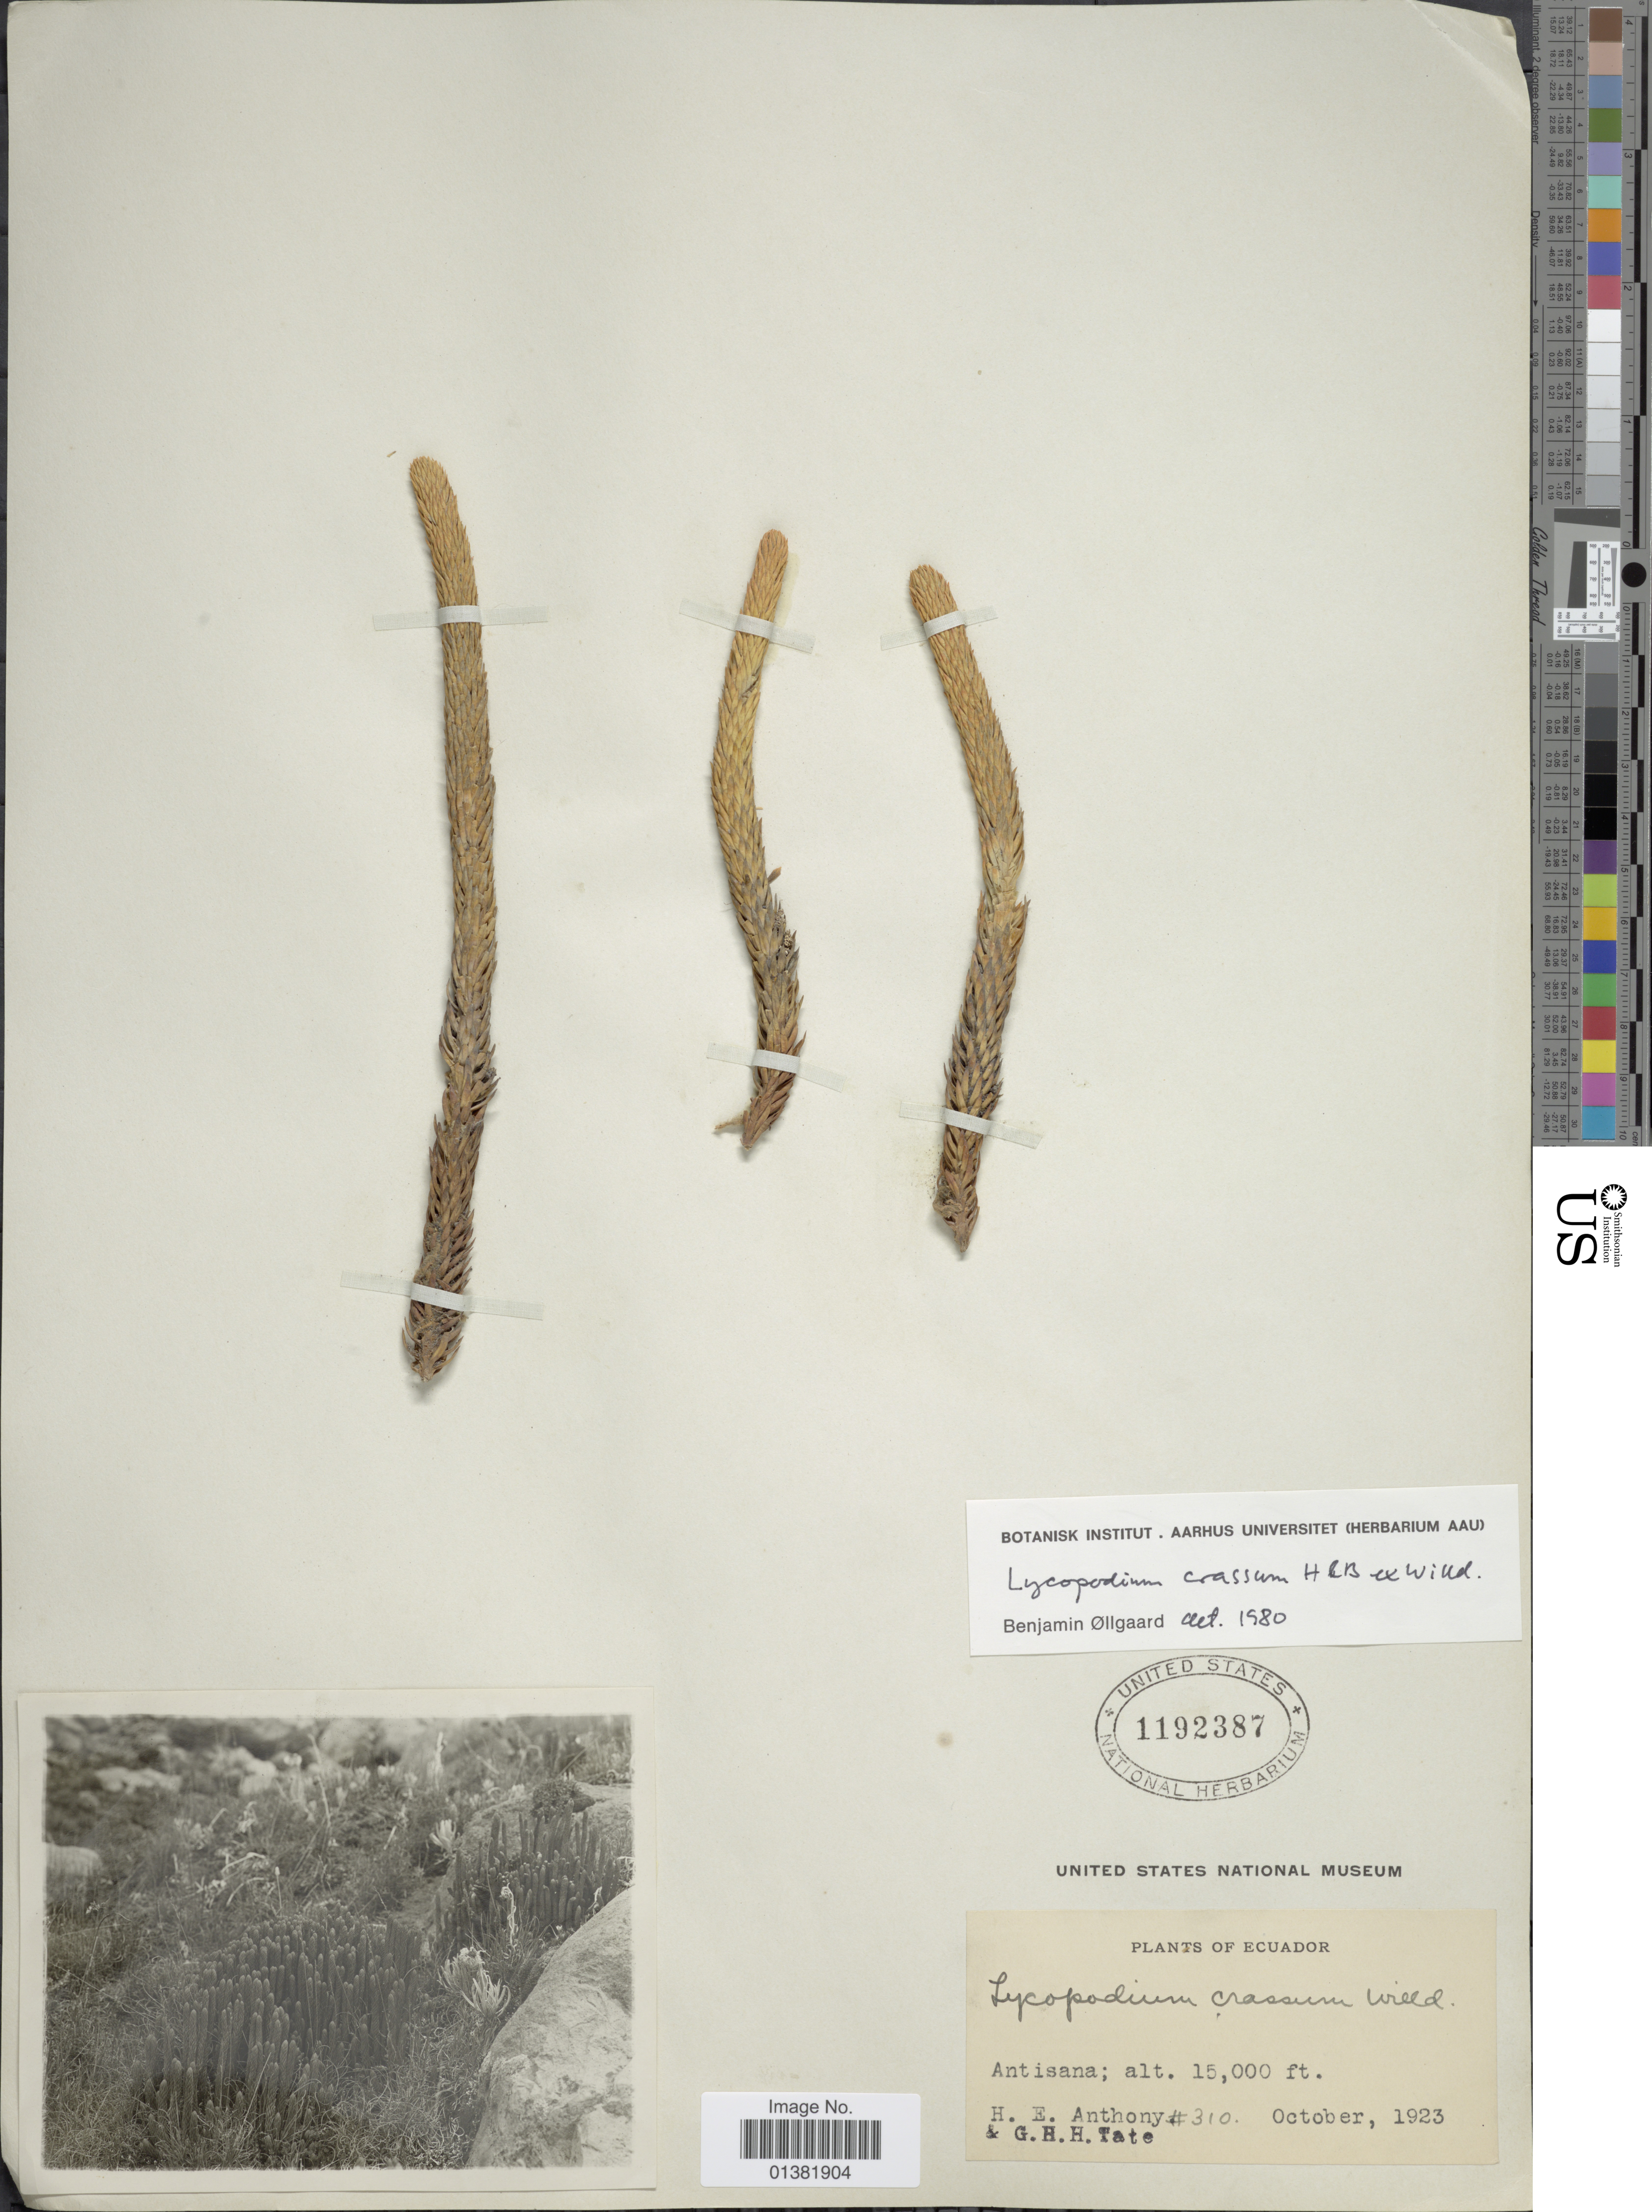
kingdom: Plantae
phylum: Tracheophyta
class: Lycopodiopsida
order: Lycopodiales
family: Lycopodiaceae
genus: Phlegmariurus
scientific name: Phlegmariurus crassus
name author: (Humb. & Bonpl. ex Willd.) B. Øllg.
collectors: H. E. Anthony & G. Tate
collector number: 310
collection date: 1923-10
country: Ecuador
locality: Antisana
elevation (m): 4572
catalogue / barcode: US 1192387